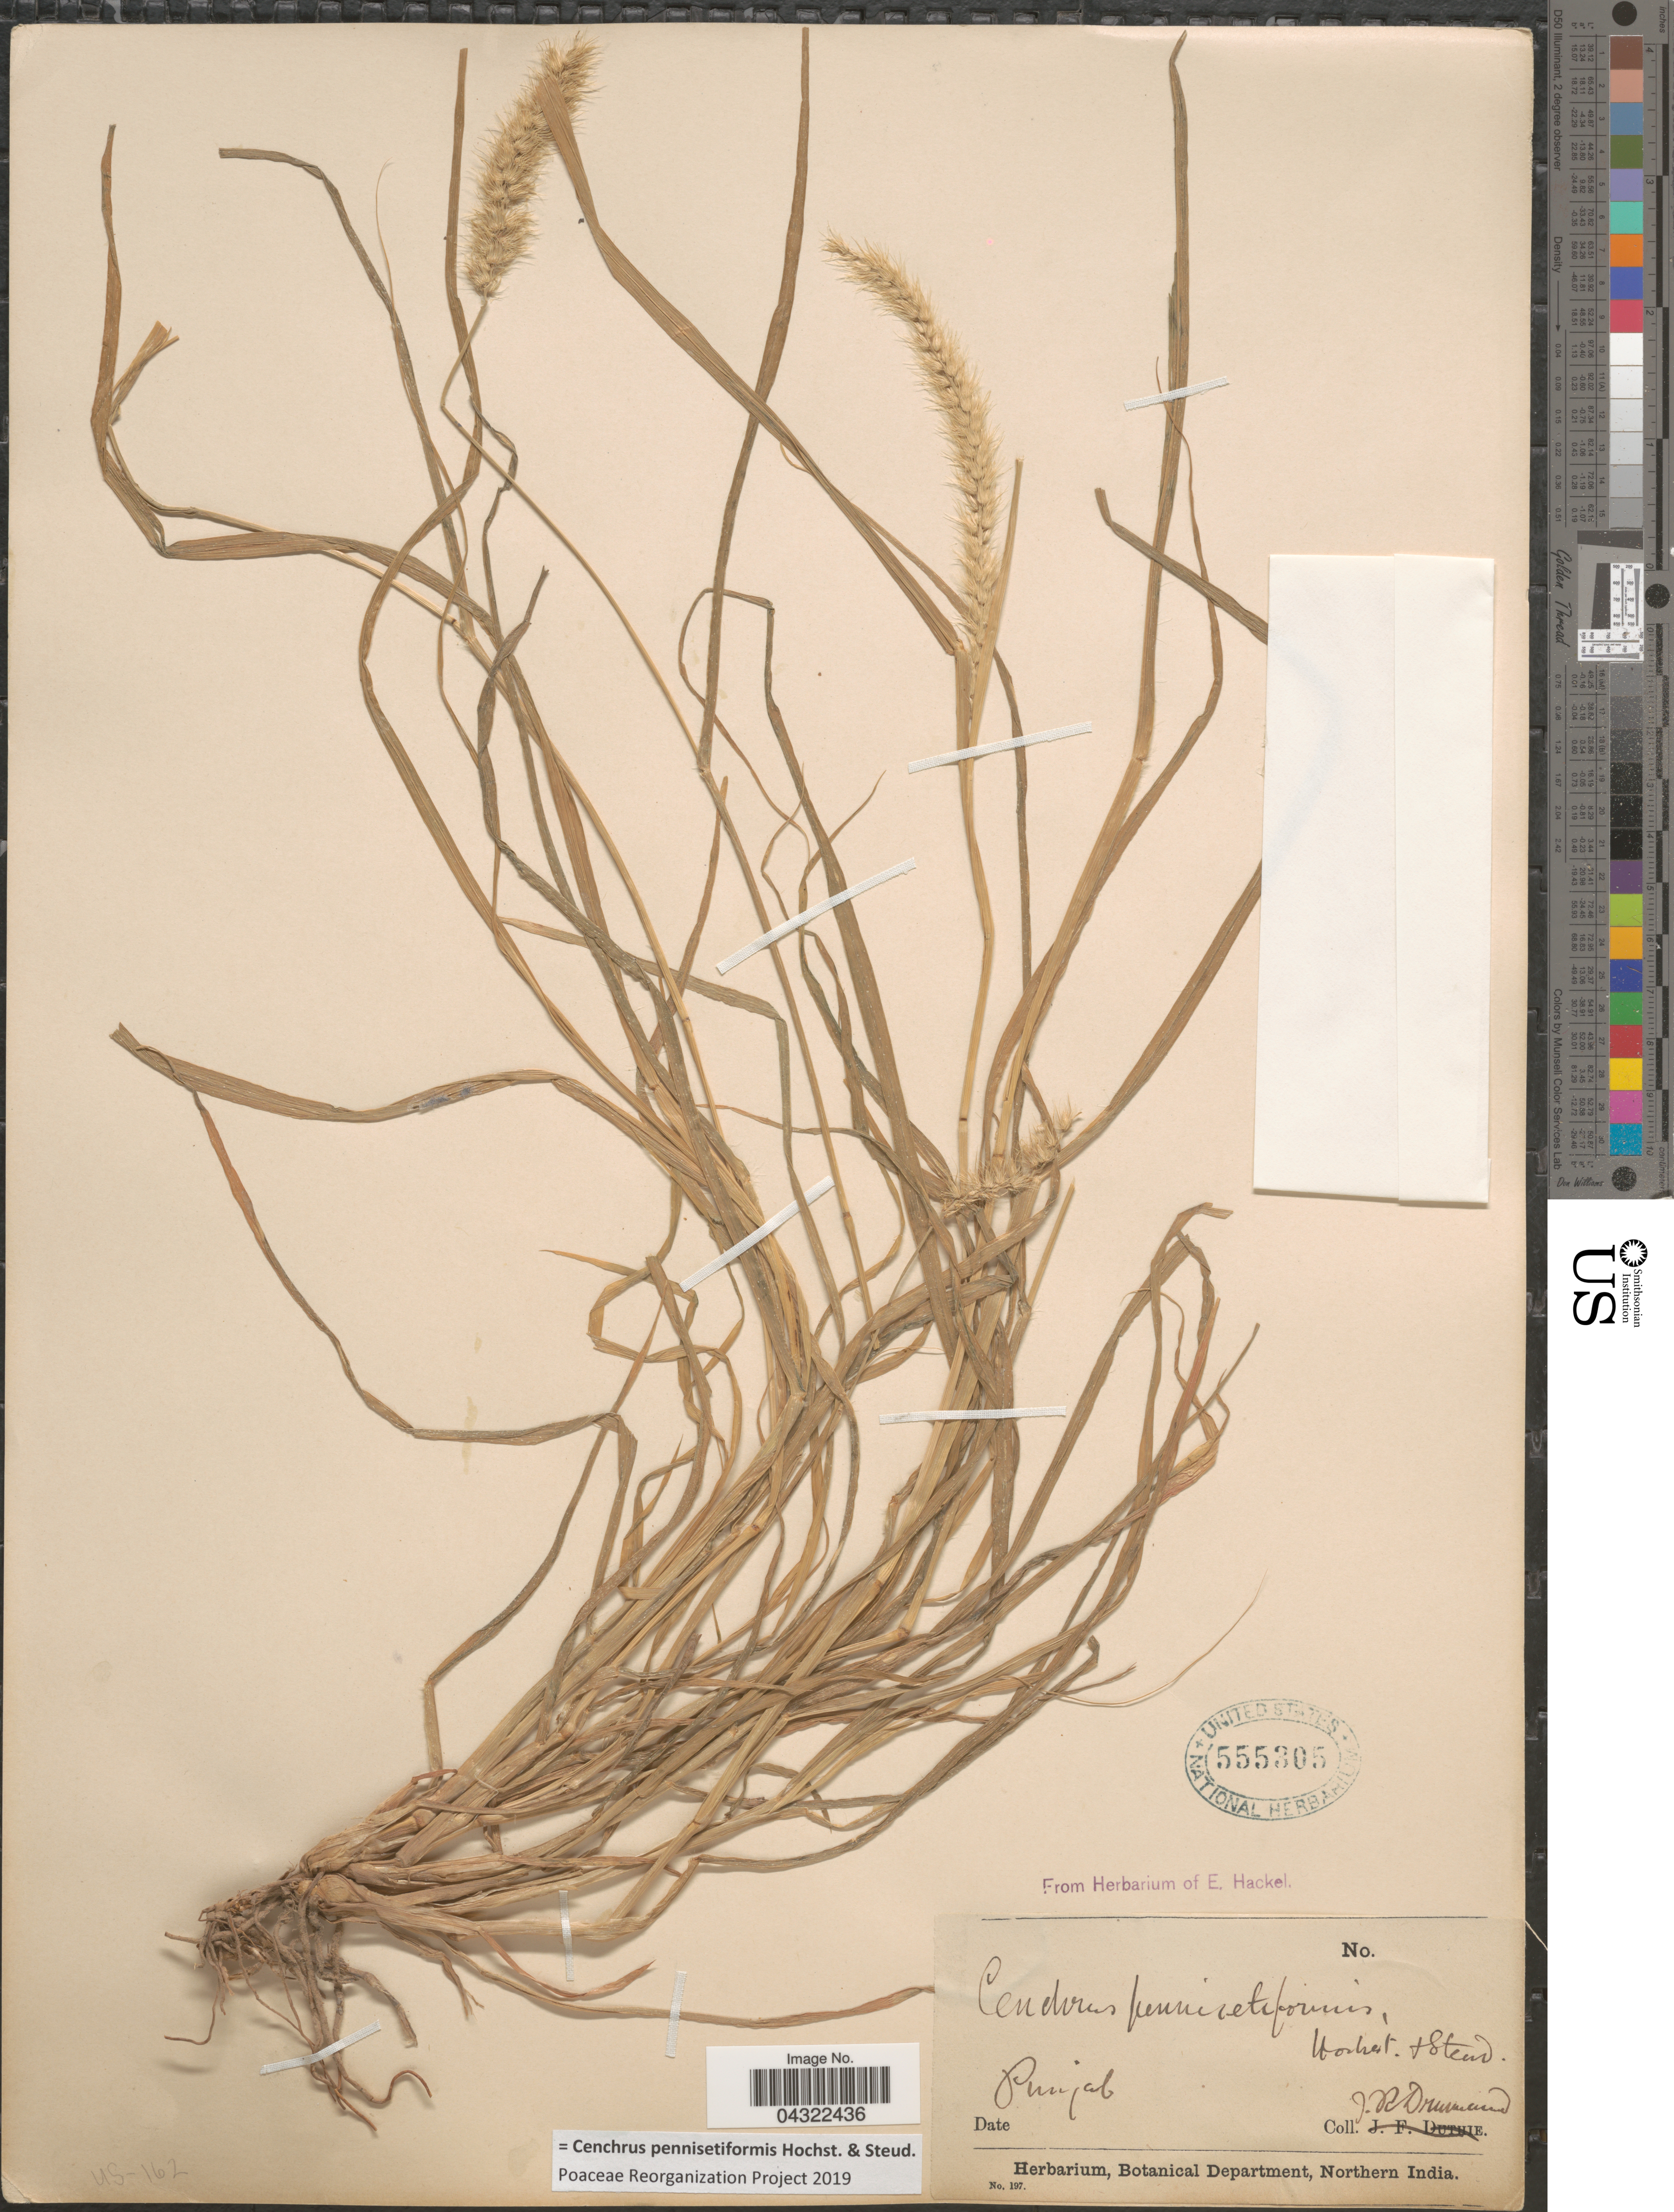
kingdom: Plantae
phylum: Tracheophyta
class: Liliopsida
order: Poales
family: Poaceae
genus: Cenchrus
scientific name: Cenchrus pennisetiformis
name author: Hochst. & Steud. ex Steud.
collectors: J. R. Drummond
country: India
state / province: Punjab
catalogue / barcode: US 555305